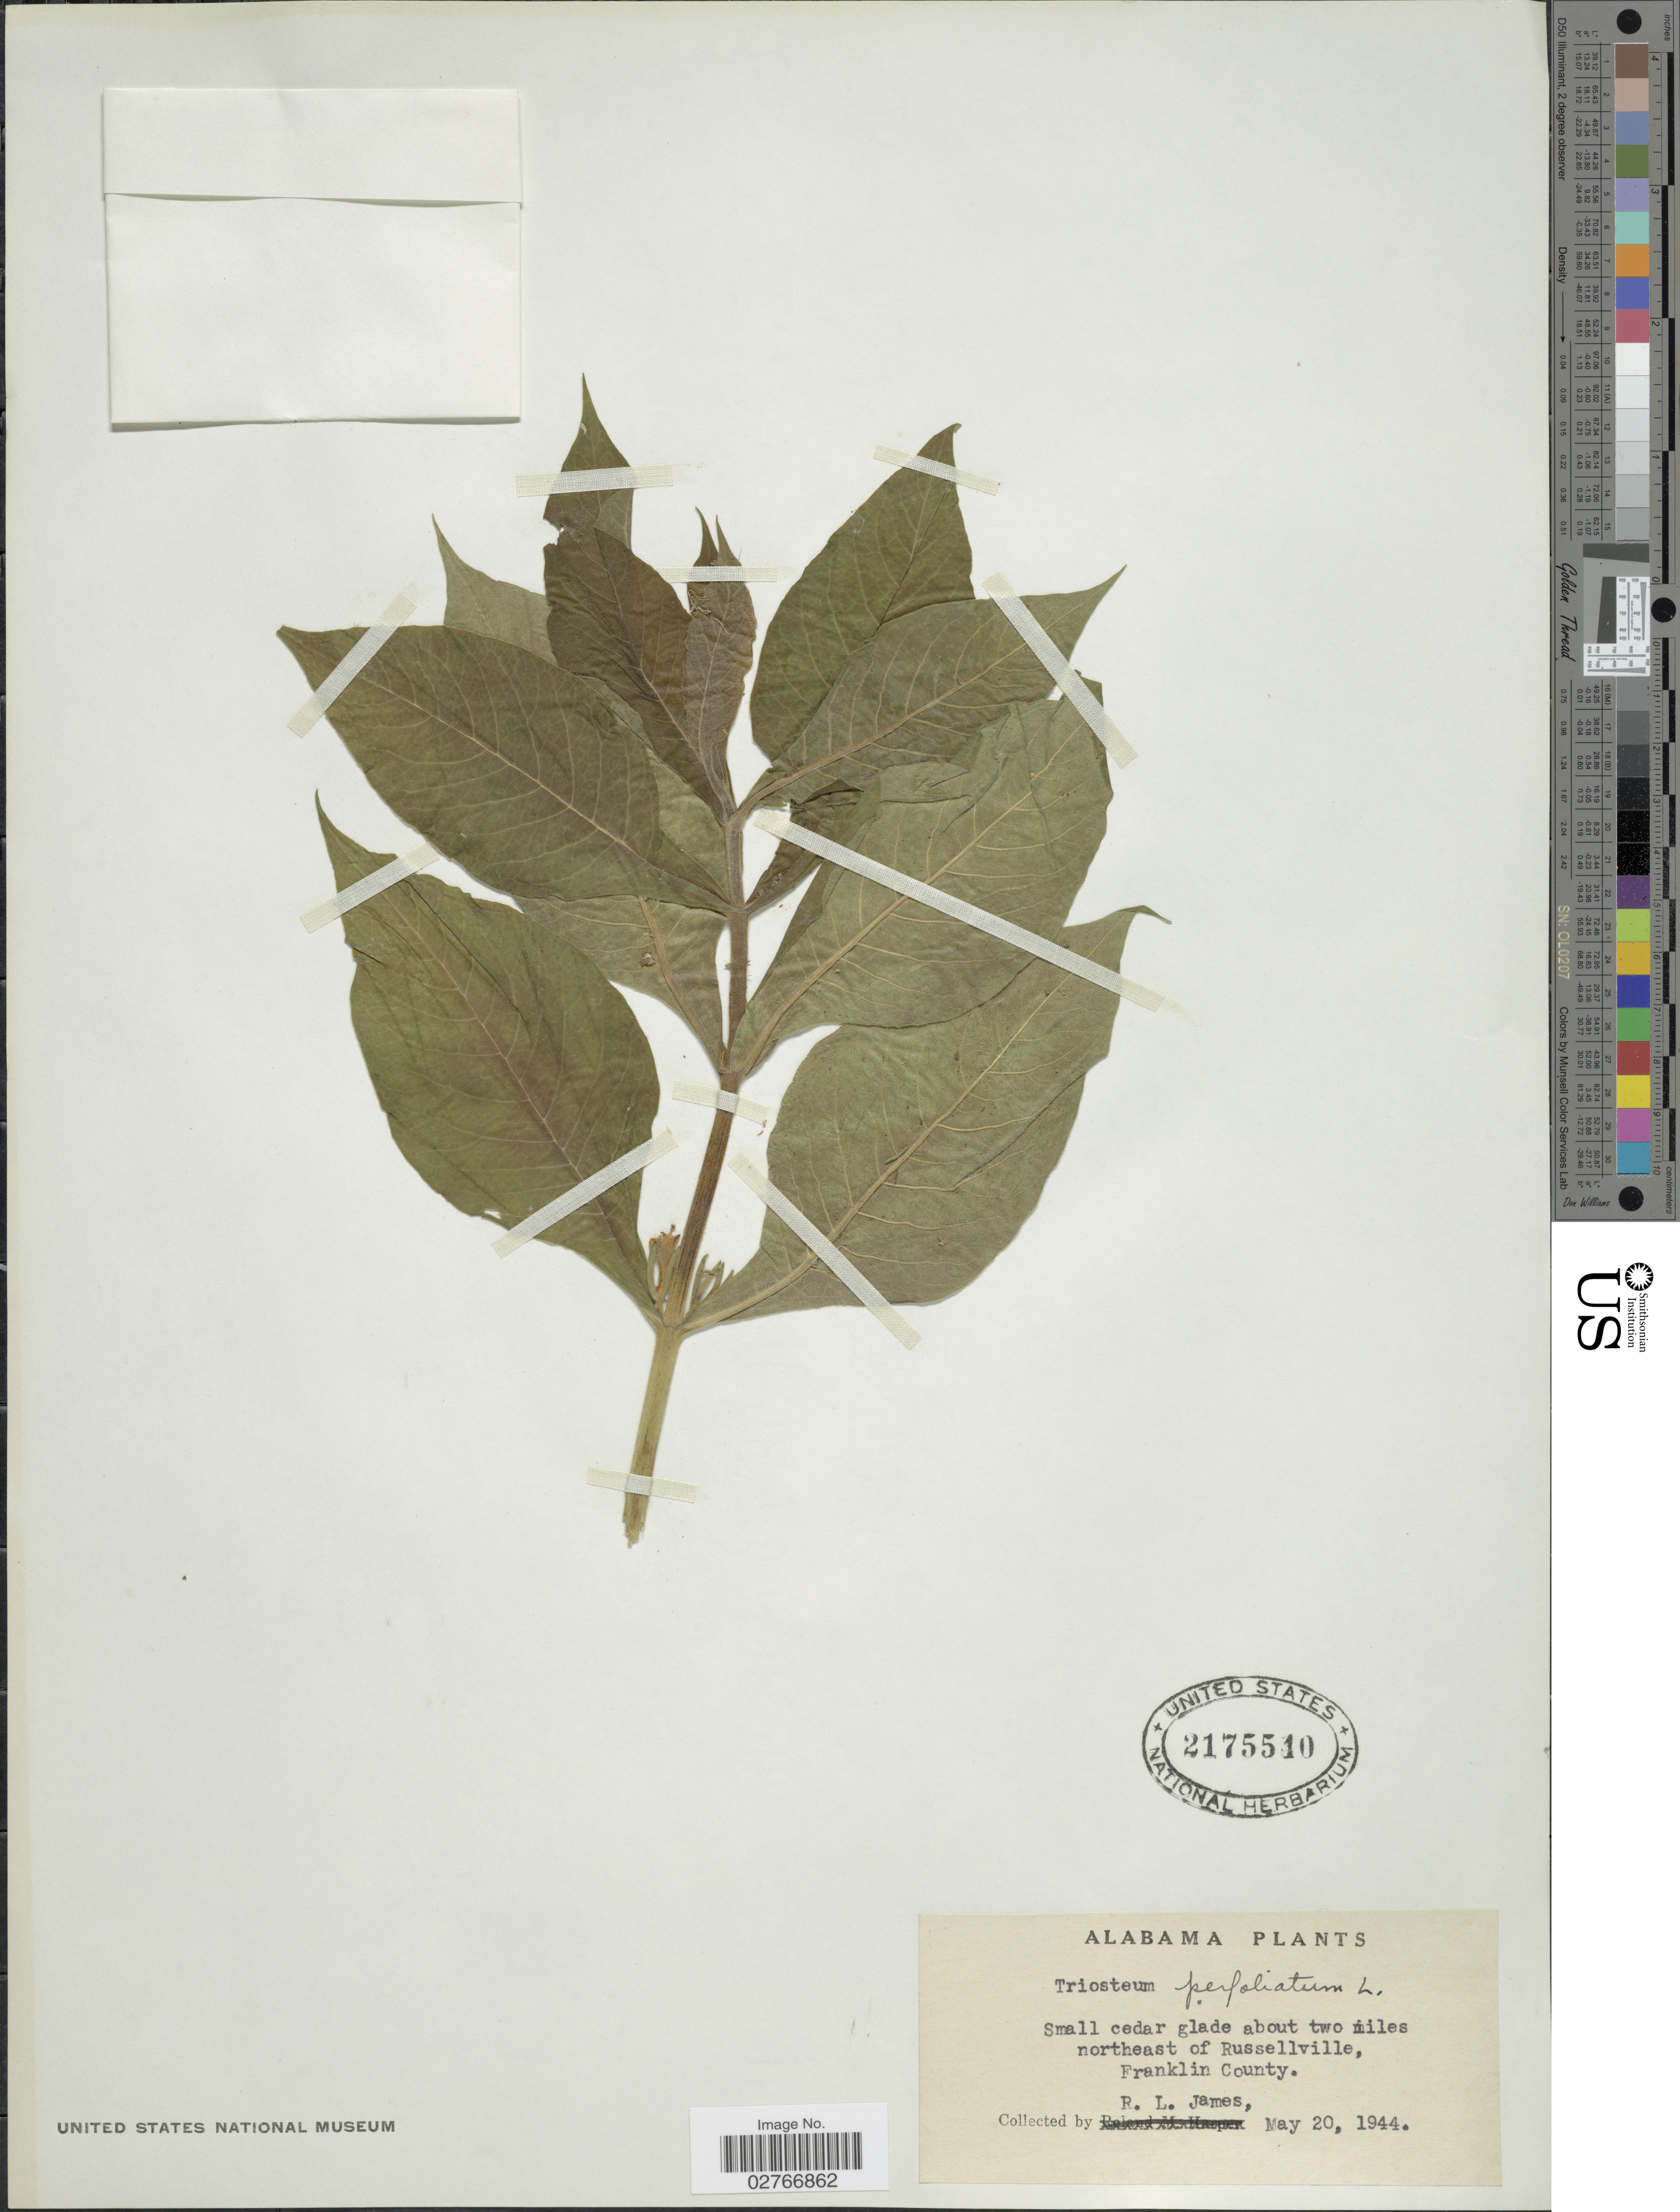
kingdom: Plantae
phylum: Tracheophyta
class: Magnoliopsida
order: Dipsacales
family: Caprifoliaceae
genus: Triosteum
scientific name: Triosteum perfoliatum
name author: L.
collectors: R. James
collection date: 1944-05-20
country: United States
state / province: Alabama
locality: About two miles northeast of Russellville, Franklin County.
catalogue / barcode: US 2175540